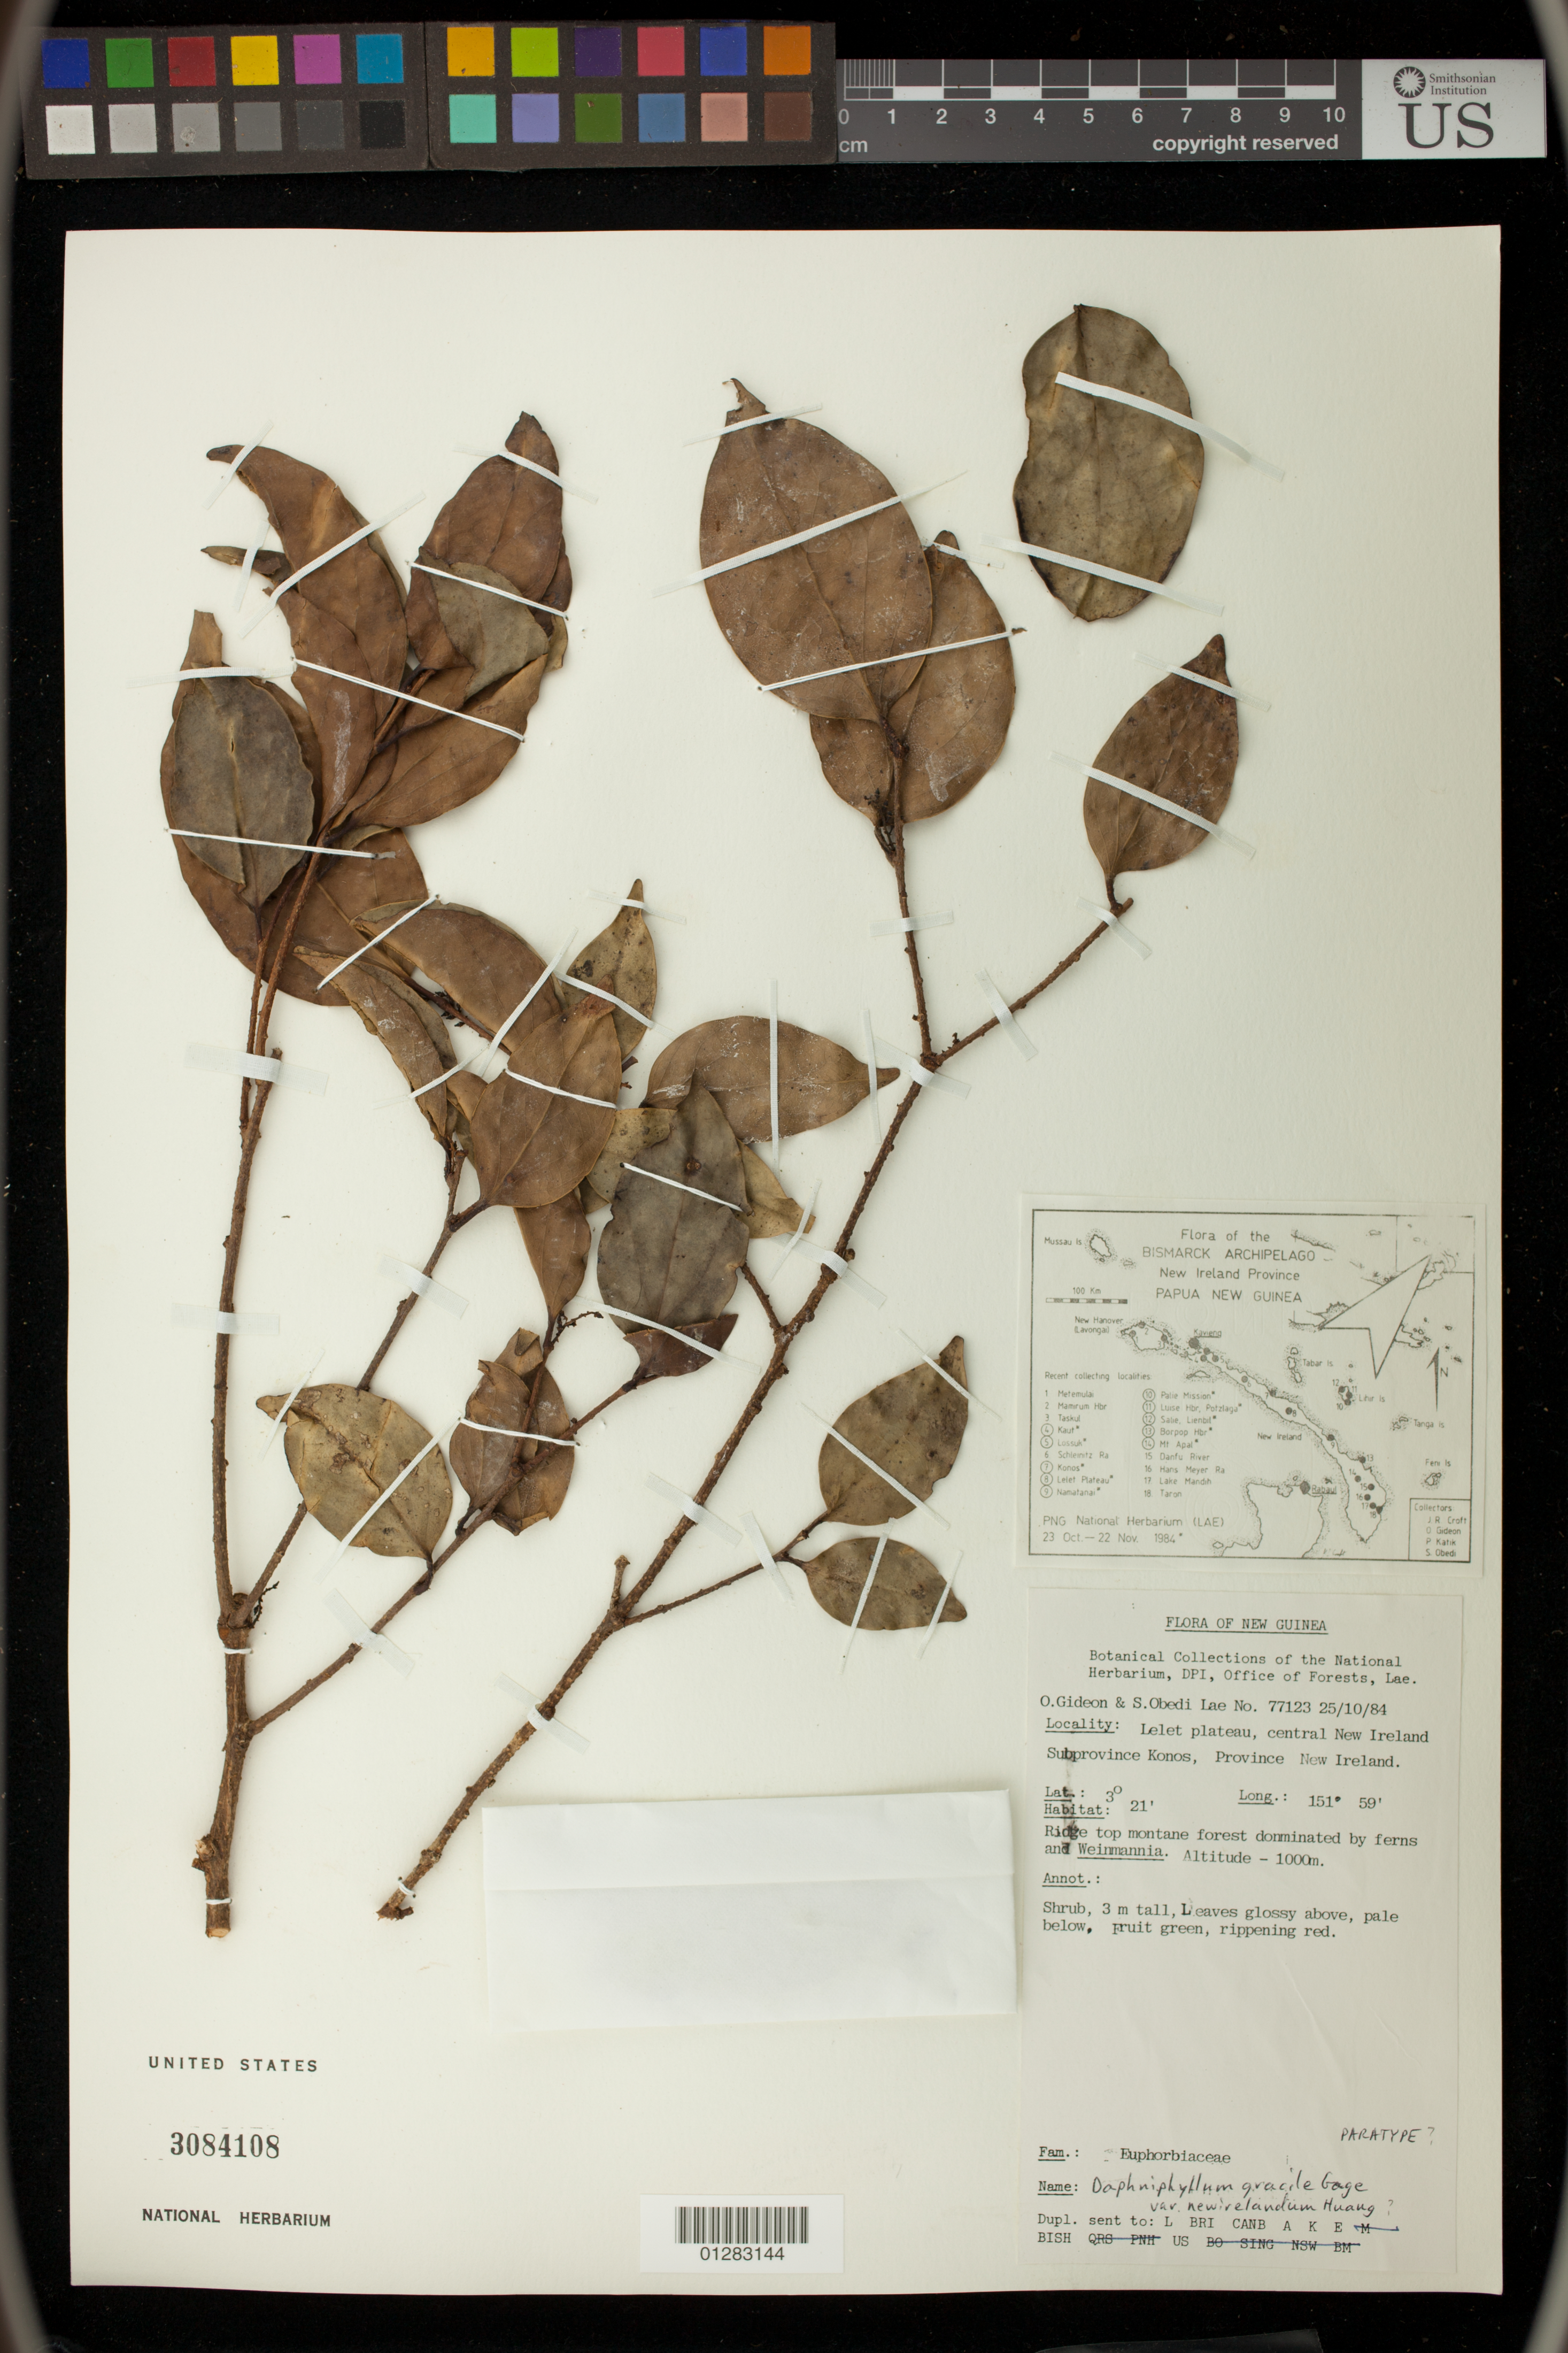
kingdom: Plantae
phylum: Tracheophyta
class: Magnoliopsida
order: Saxifragales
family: Daphniphyllaceae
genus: Daphniphyllum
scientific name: Daphniphyllum gracile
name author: Gage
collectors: O. Gideon & S. Obedi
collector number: LAE 77123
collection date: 1984-10-25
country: Papua New Guinea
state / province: New Ireland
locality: Lelet plateau, central New Ireland, Subprovince Konos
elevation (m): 305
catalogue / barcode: US 3084108